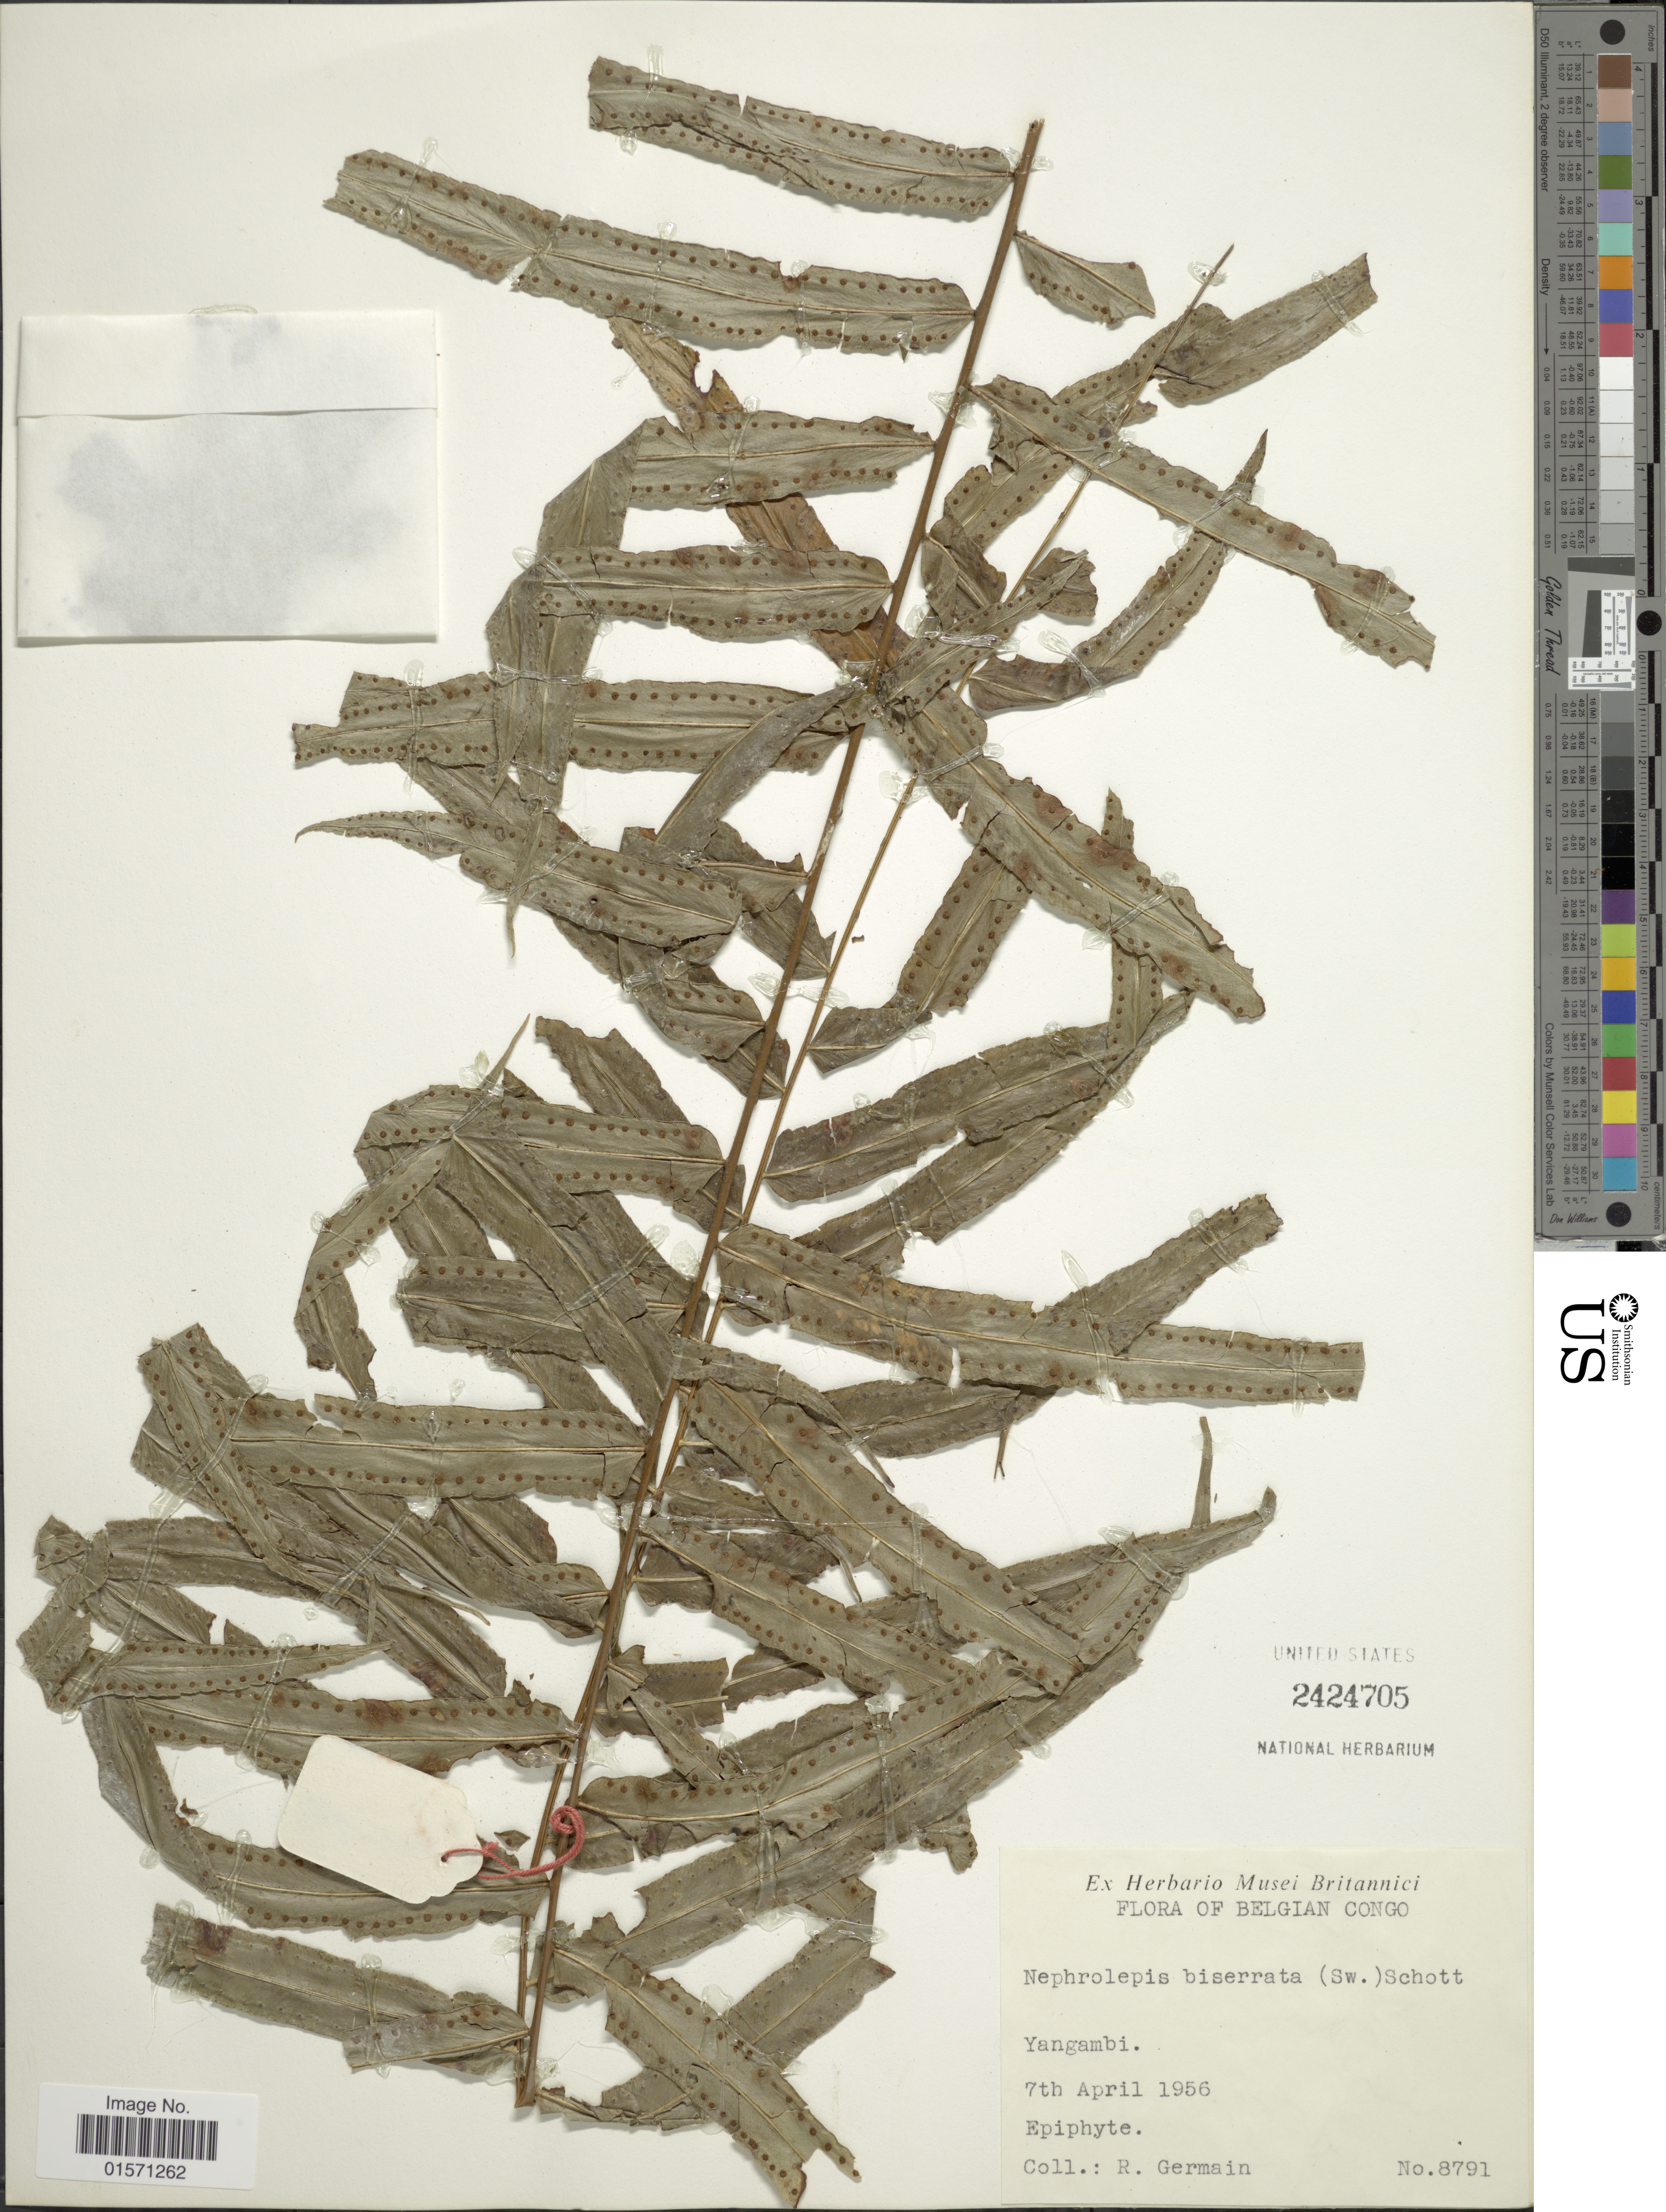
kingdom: Plantae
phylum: Tracheophyta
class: Polypodiopsida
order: Polypodiales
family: Nephrolepidaceae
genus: Nephrolepis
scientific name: Nephrolepis biserrata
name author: (Sw.) Schott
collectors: R. Germain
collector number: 8791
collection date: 1956-04-07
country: Congo, Democratic Republic of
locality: Belgian Congo. Yangambi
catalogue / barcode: US 2424705